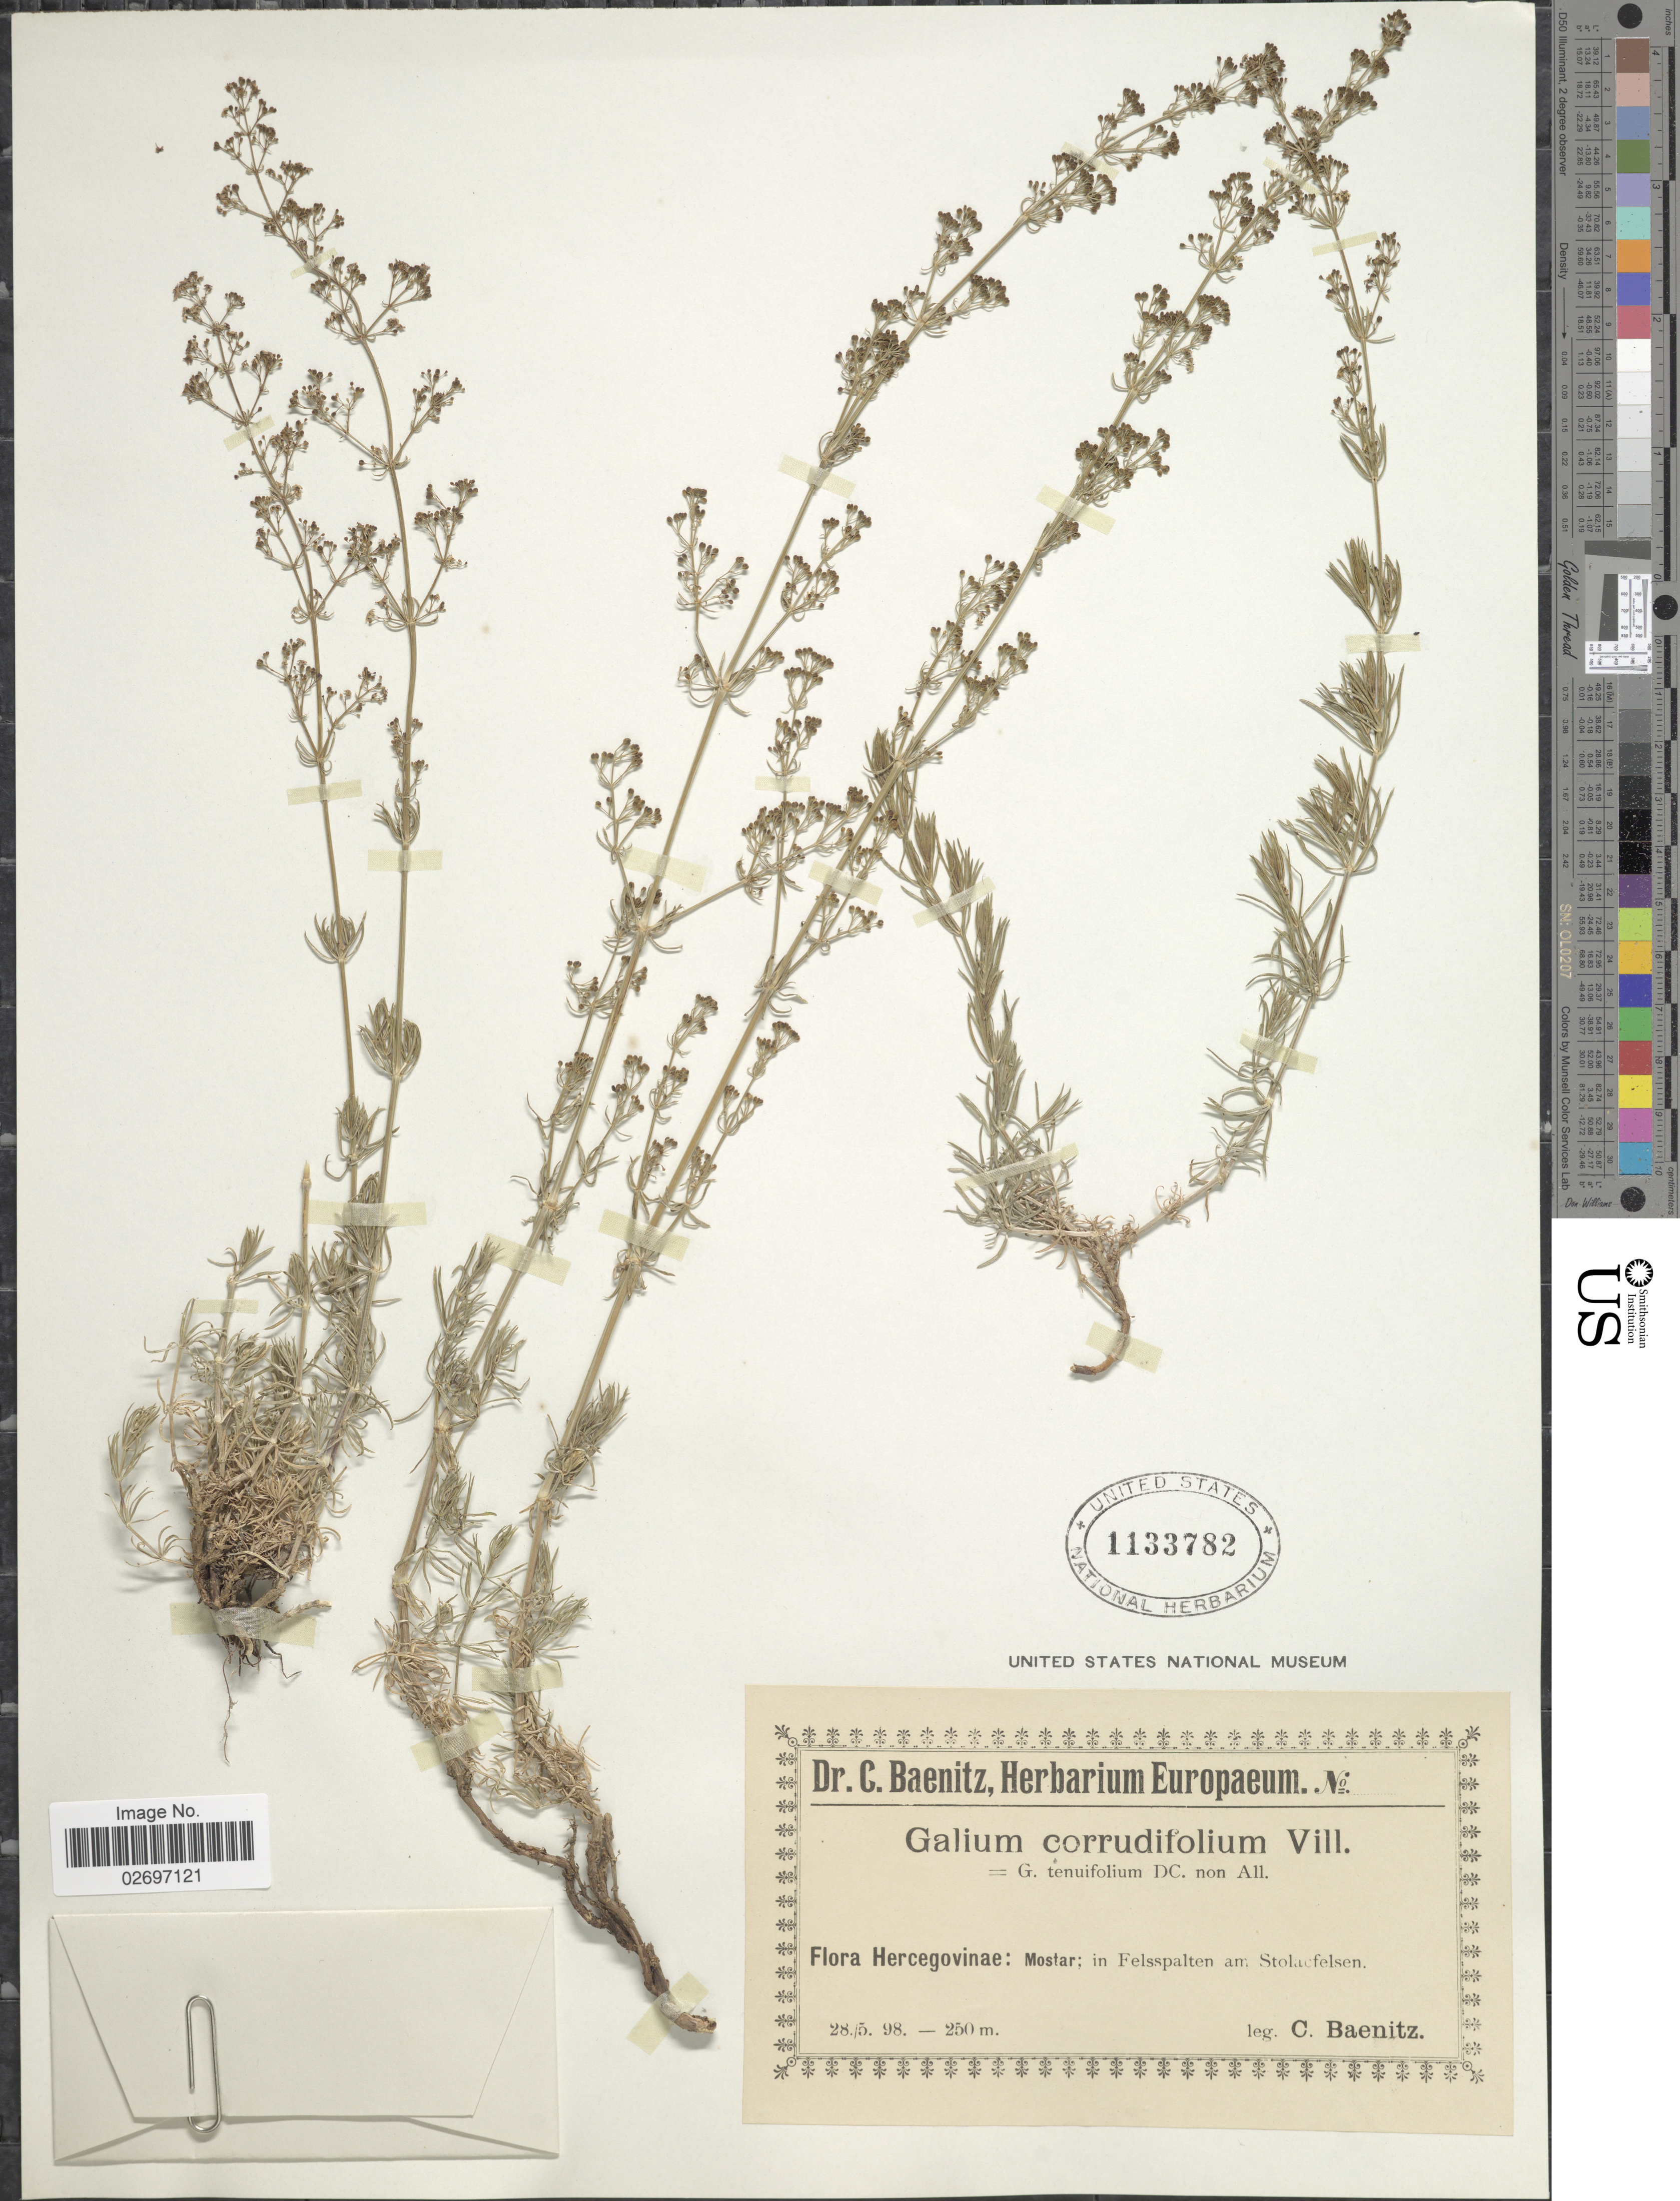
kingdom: Plantae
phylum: Tracheophyta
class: Magnoliopsida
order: Gentianales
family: Rubiaceae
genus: Galium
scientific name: Galium corrudaefolium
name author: Vill.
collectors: C. G. Baenitz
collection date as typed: Transcribed d/m/y: 28/5/98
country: Bosnia and Herzegovina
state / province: Federation of B&H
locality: Mostar; in Felsspalten am Stolacfelsen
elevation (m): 250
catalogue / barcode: US 1133782